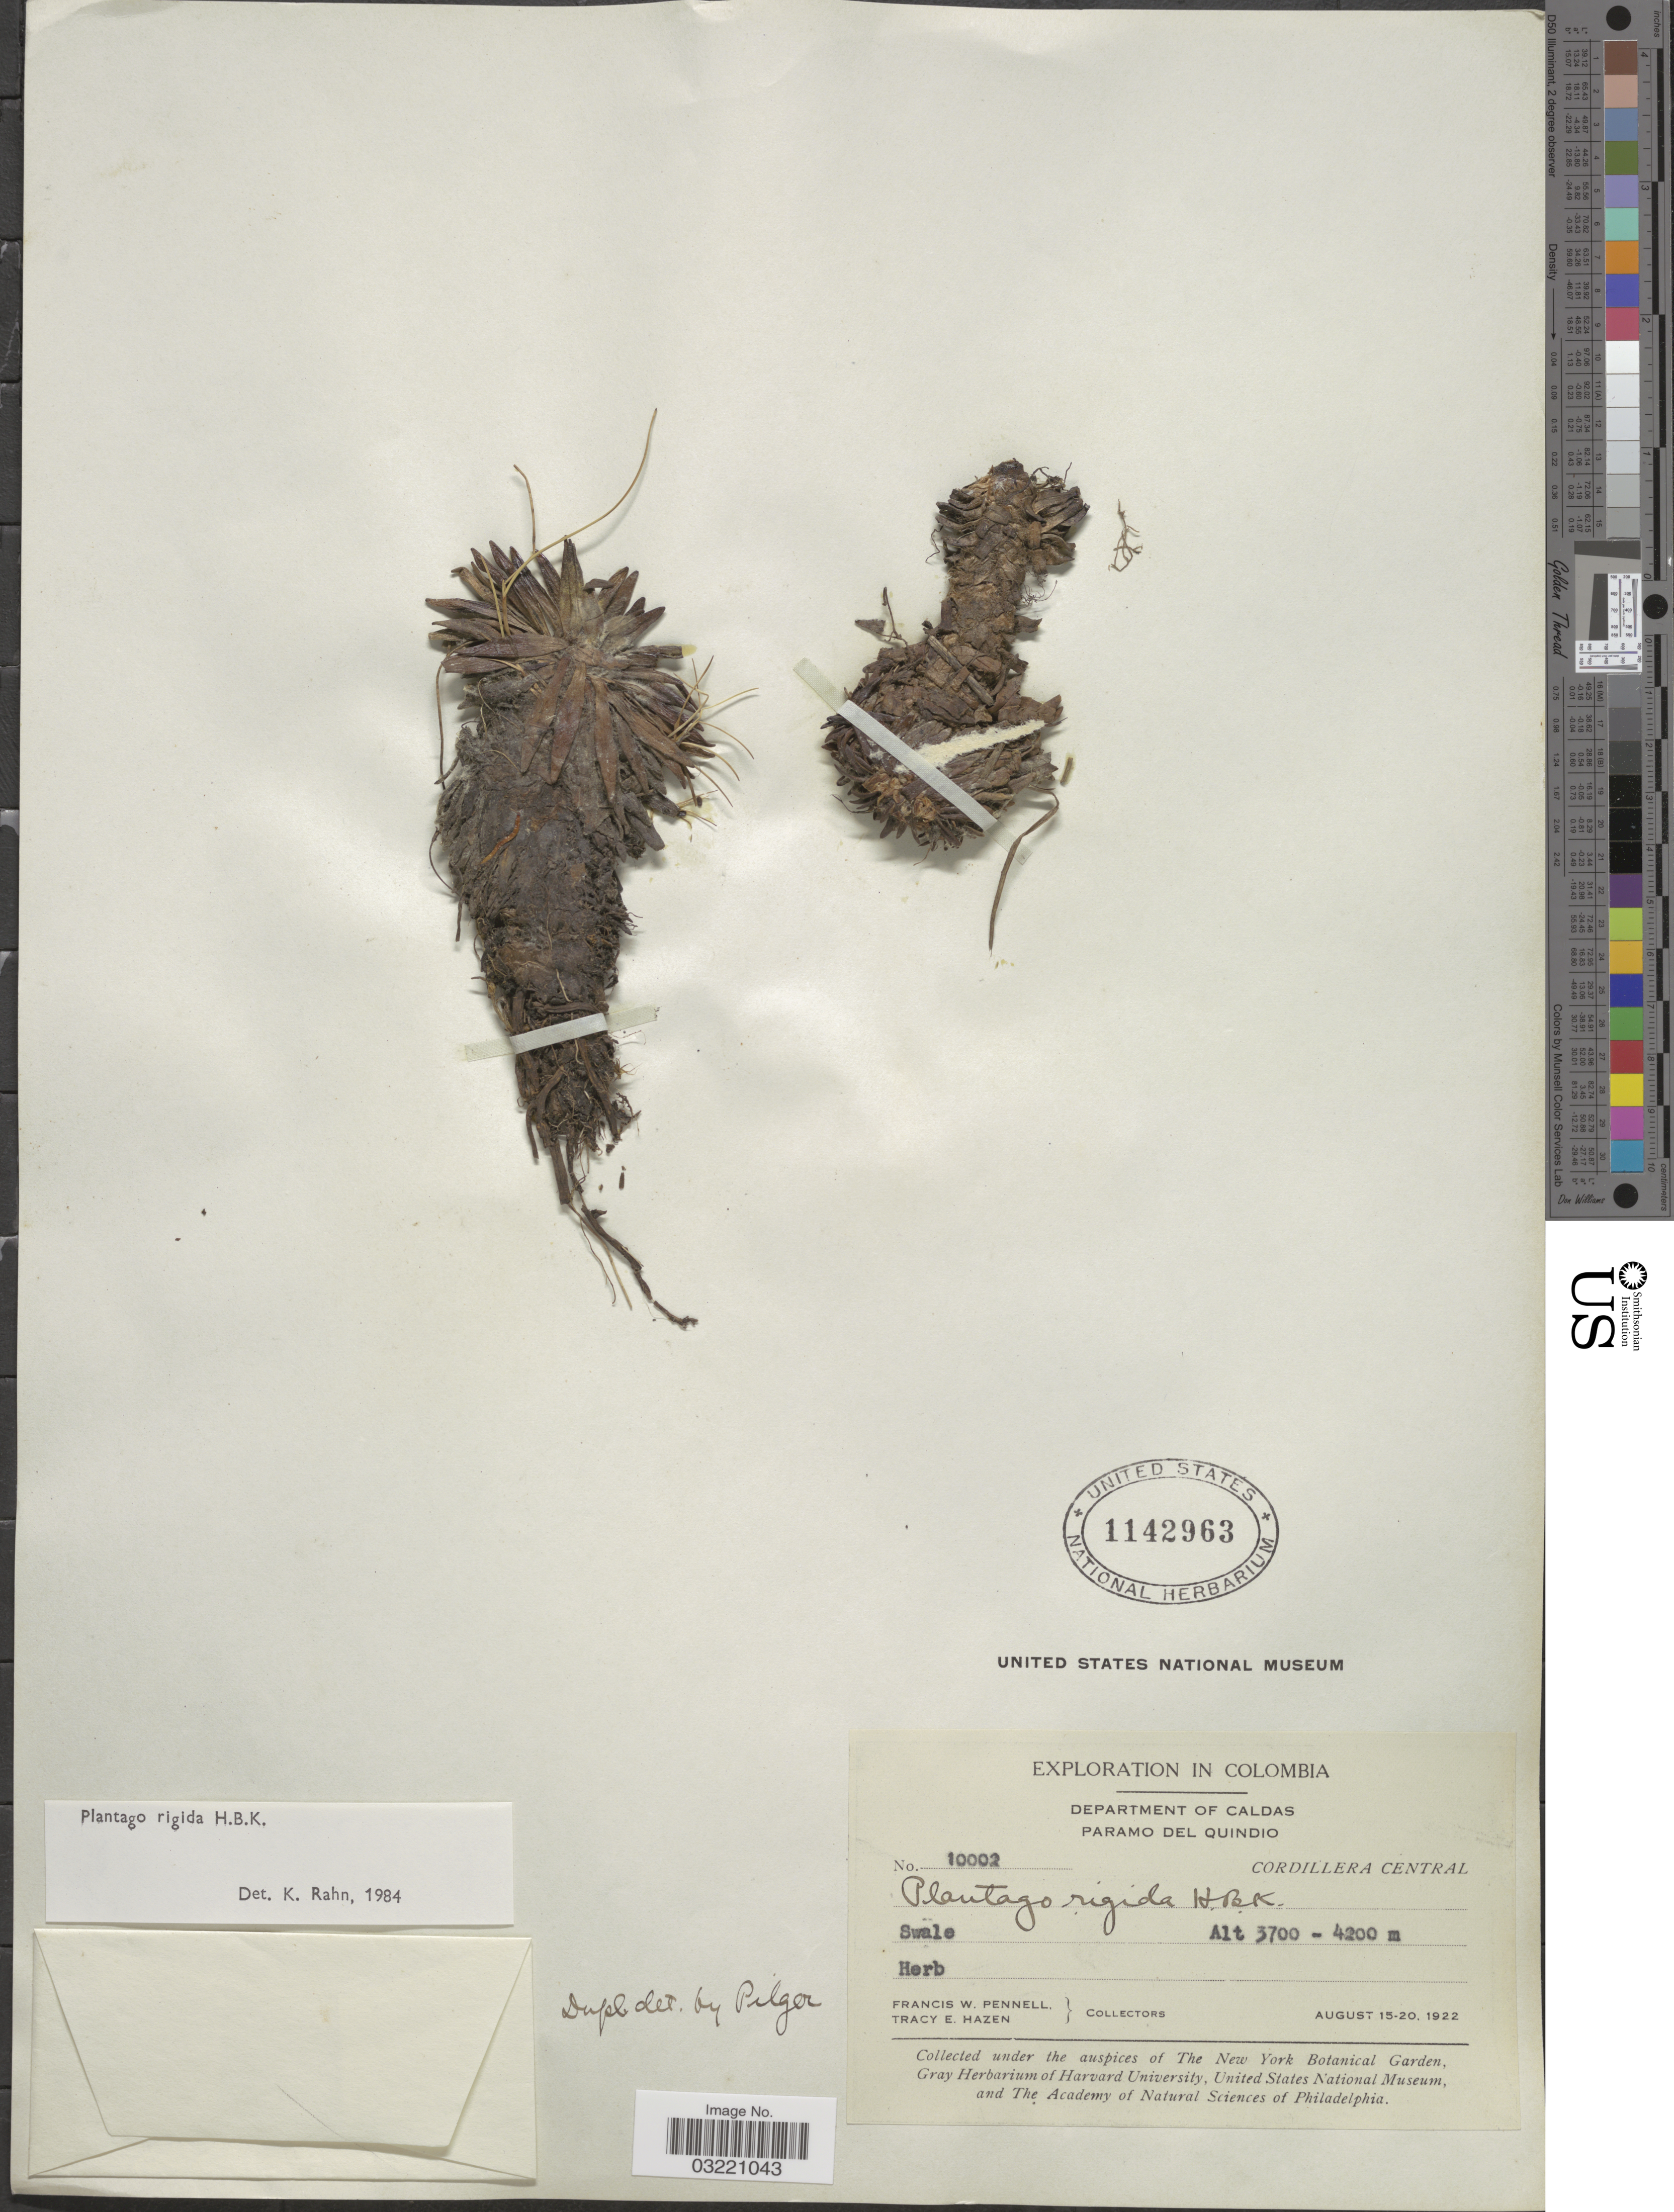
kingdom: Plantae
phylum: Tracheophyta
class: Magnoliopsida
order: Lamiales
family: Plantaginaceae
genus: Plantago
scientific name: Plantago rigida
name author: Kunth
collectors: F. W. Pennell & T. E. Hazen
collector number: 10002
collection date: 1922-08-15/1922-08-20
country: Colombia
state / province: Caldas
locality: Department of Caldas. Paramo del Quindio. Cordillera Central.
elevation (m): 3700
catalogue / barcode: US 1142963